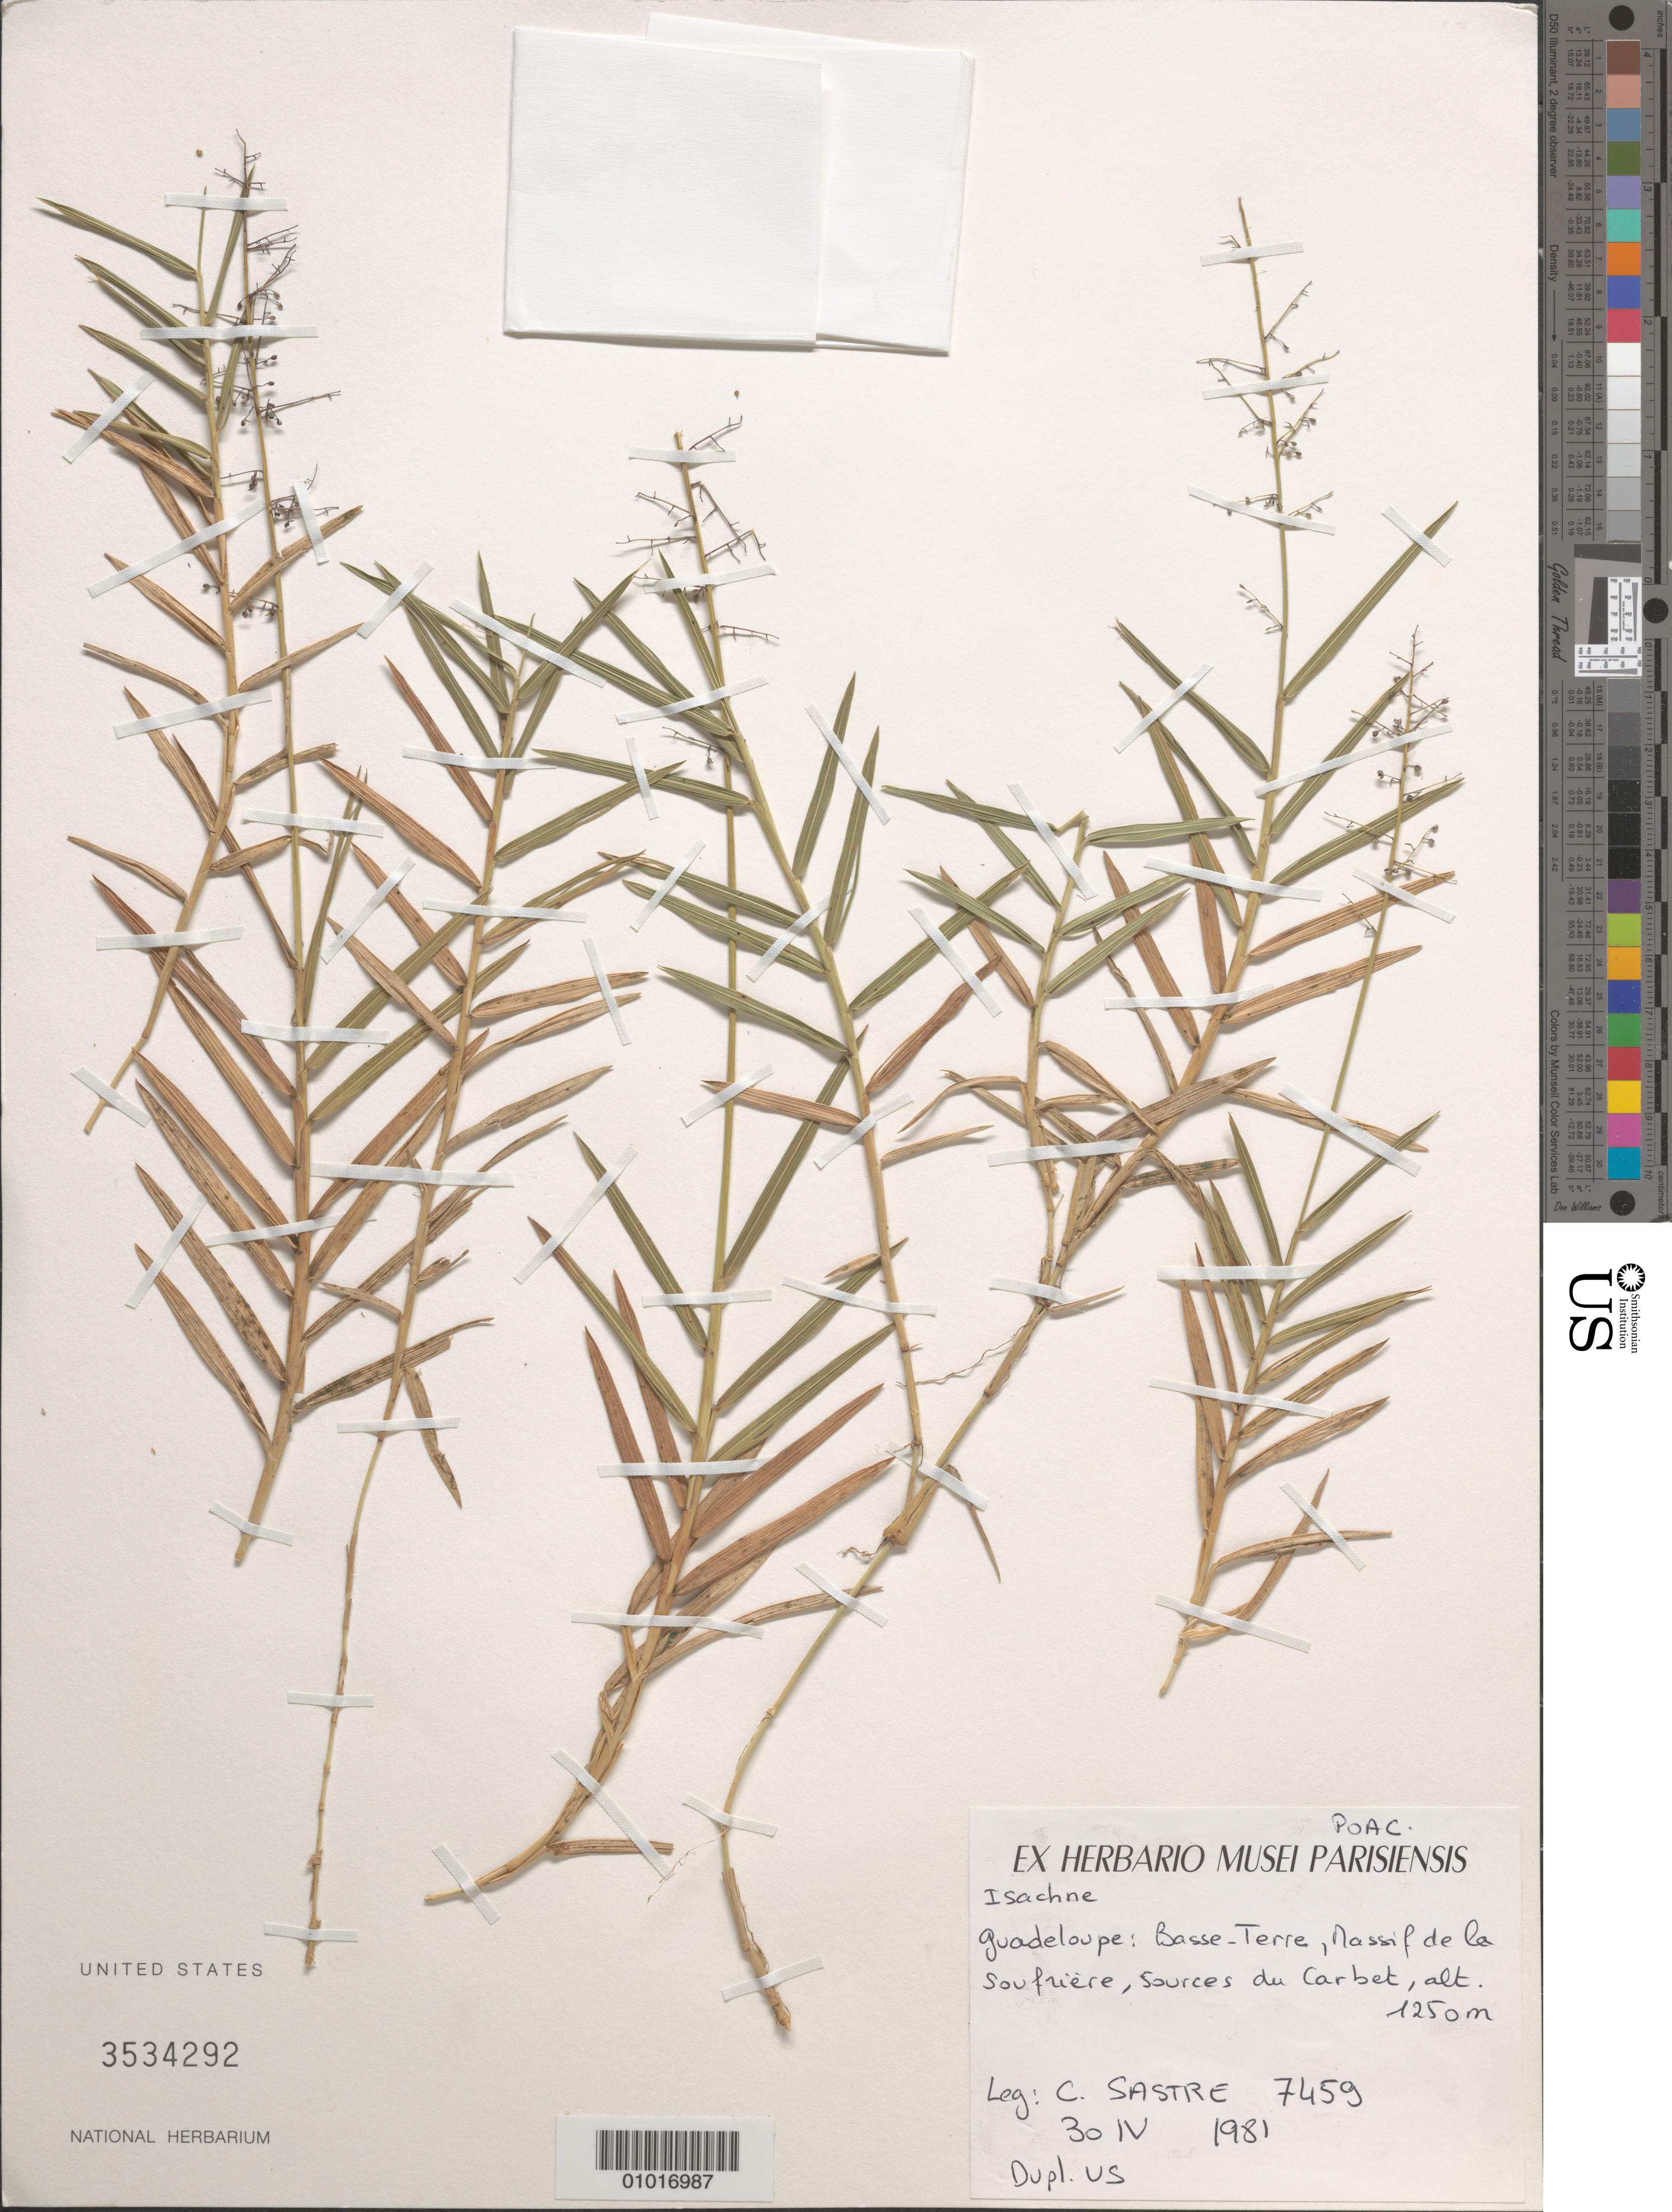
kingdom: Plantae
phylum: Tracheophyta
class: Liliopsida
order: Poales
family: Poaceae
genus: Isachne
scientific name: Isachne sp.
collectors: C. H. L. Sastre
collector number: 7459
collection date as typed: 30 Apr 1981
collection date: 1981-04-30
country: Guadeloupe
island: Basse Terre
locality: Guadeloupe: Base-Terre, Massif de la Soulfriere, sources du carbet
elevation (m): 1250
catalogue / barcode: US 3534292